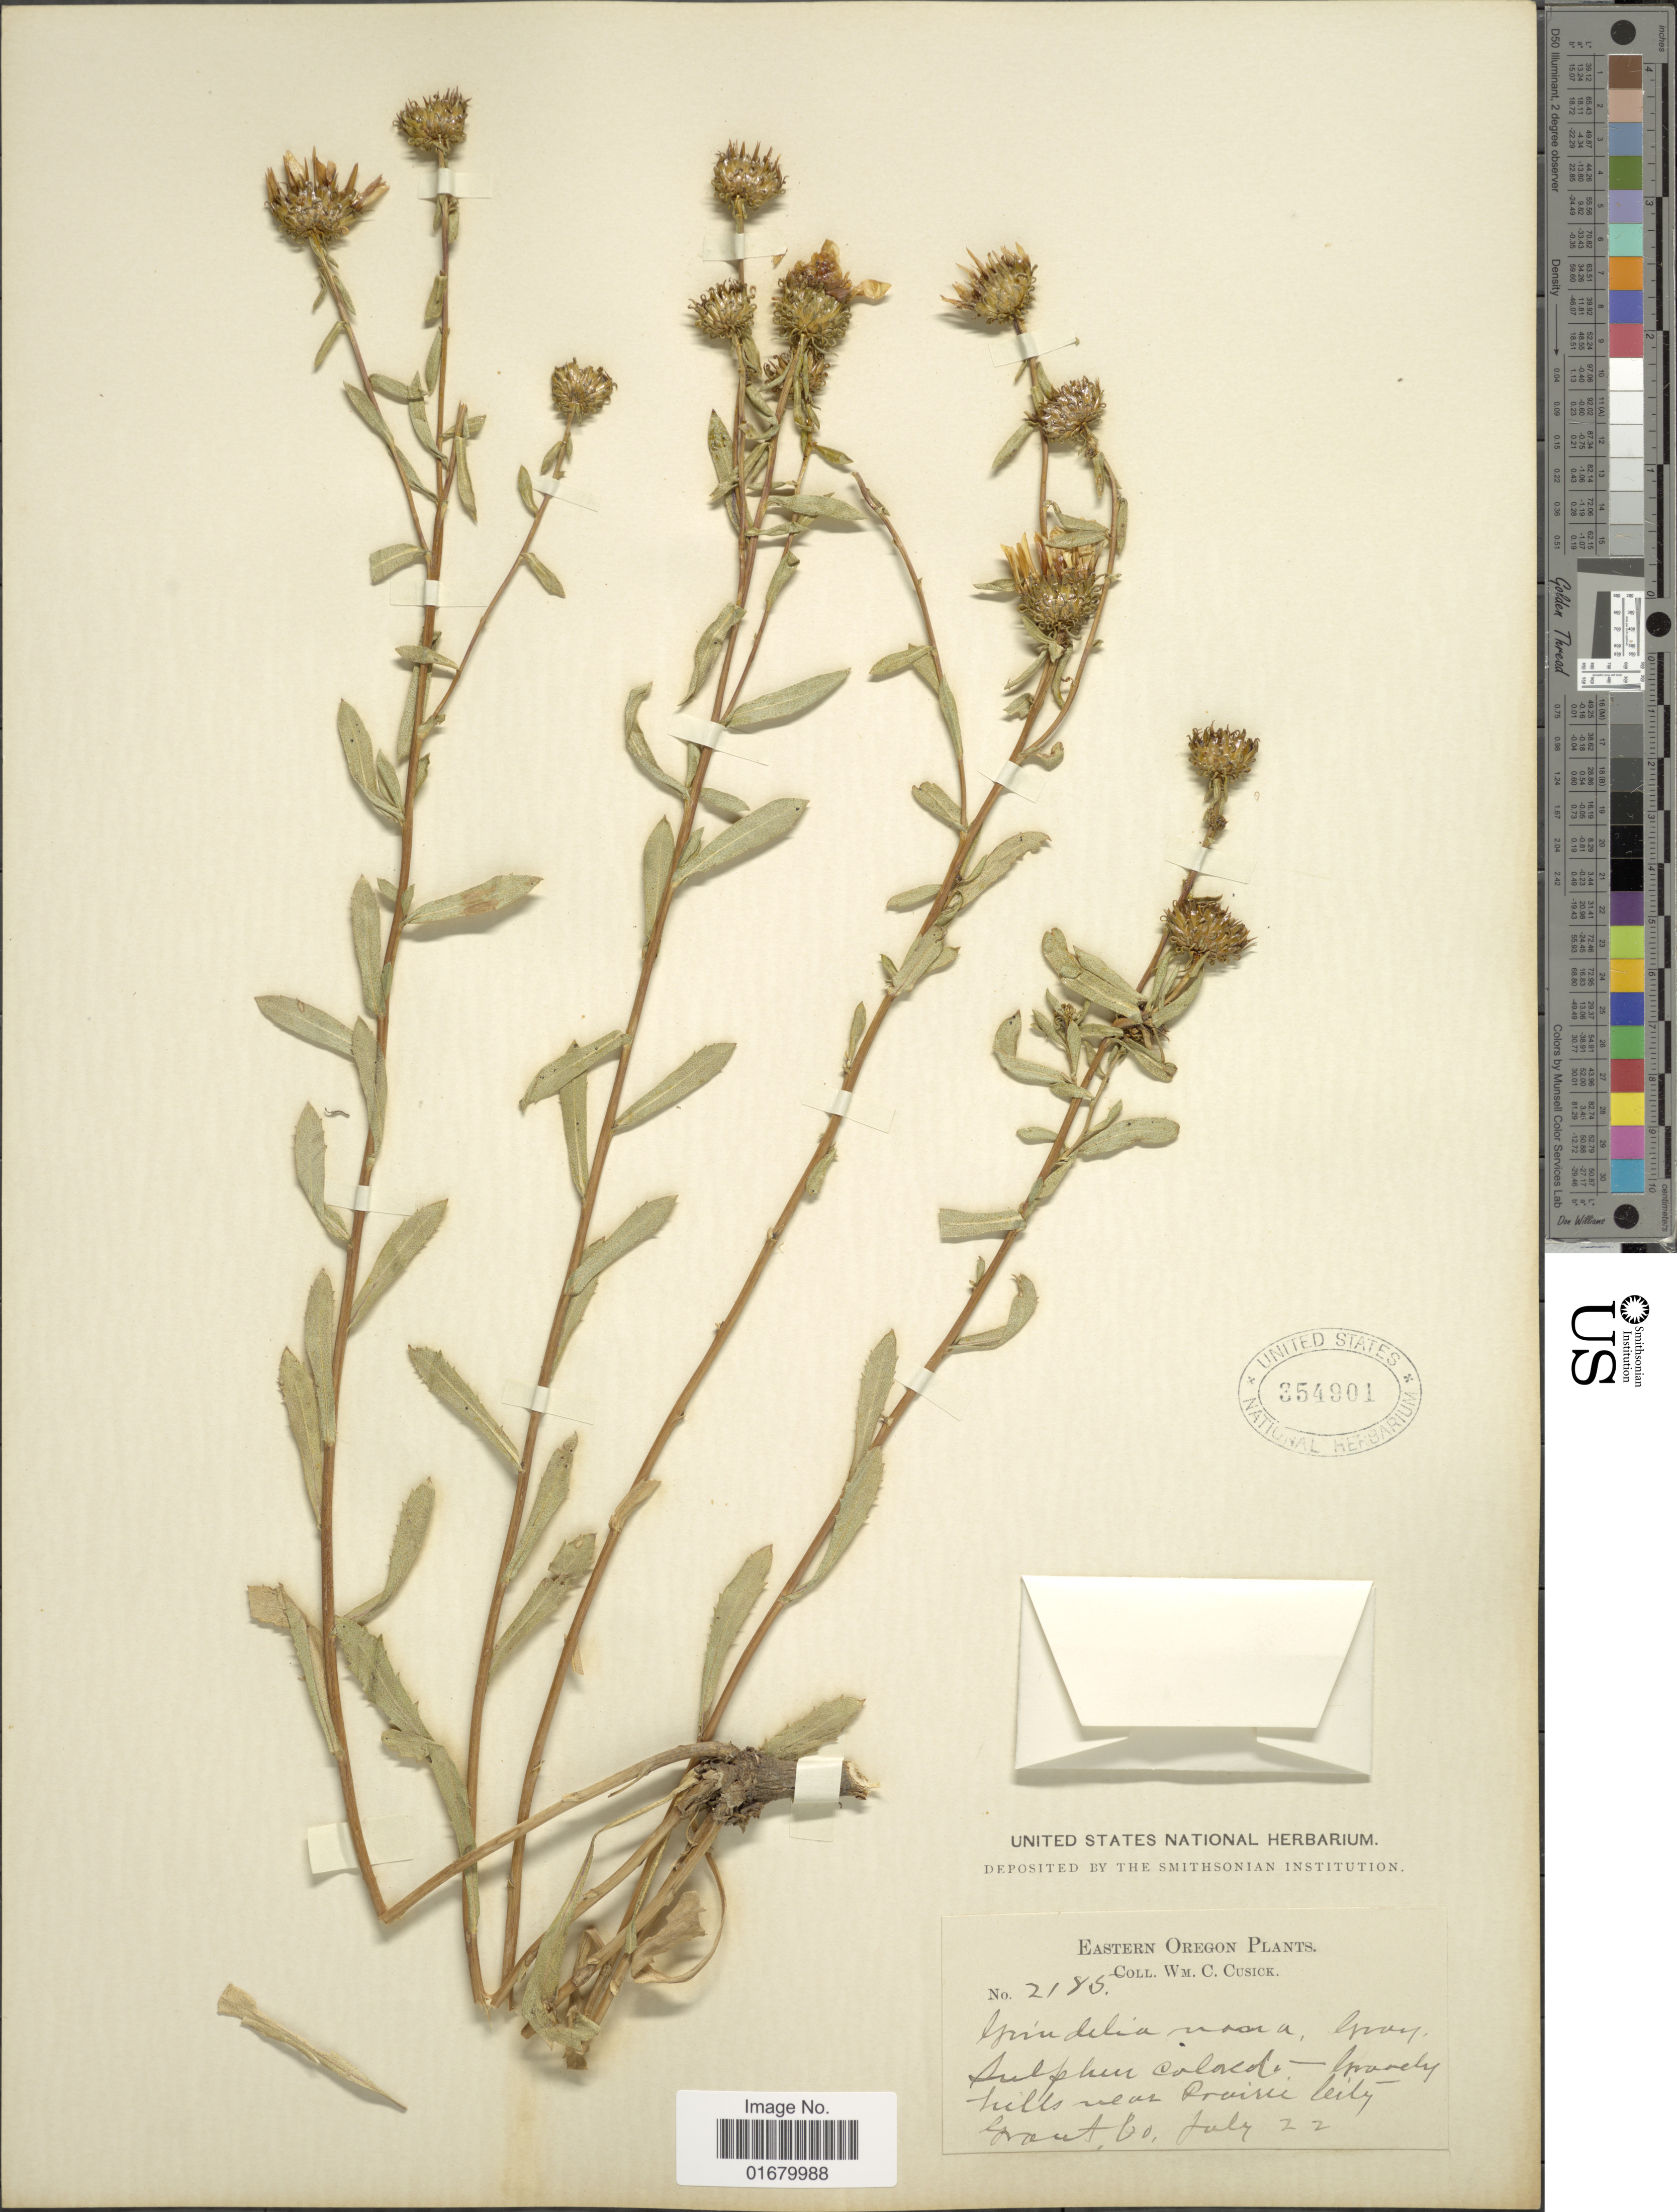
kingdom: Plantae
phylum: Tracheophyta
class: Magnoliopsida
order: Asterales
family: Asteraceae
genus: Grindelia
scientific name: Grindelia nana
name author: Nutt.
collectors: W. C. Cusick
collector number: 2185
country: United States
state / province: Oregon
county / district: Grant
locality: Eastern Oregon. Illinois R near Prairie City. Grant Co.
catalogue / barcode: US 354901